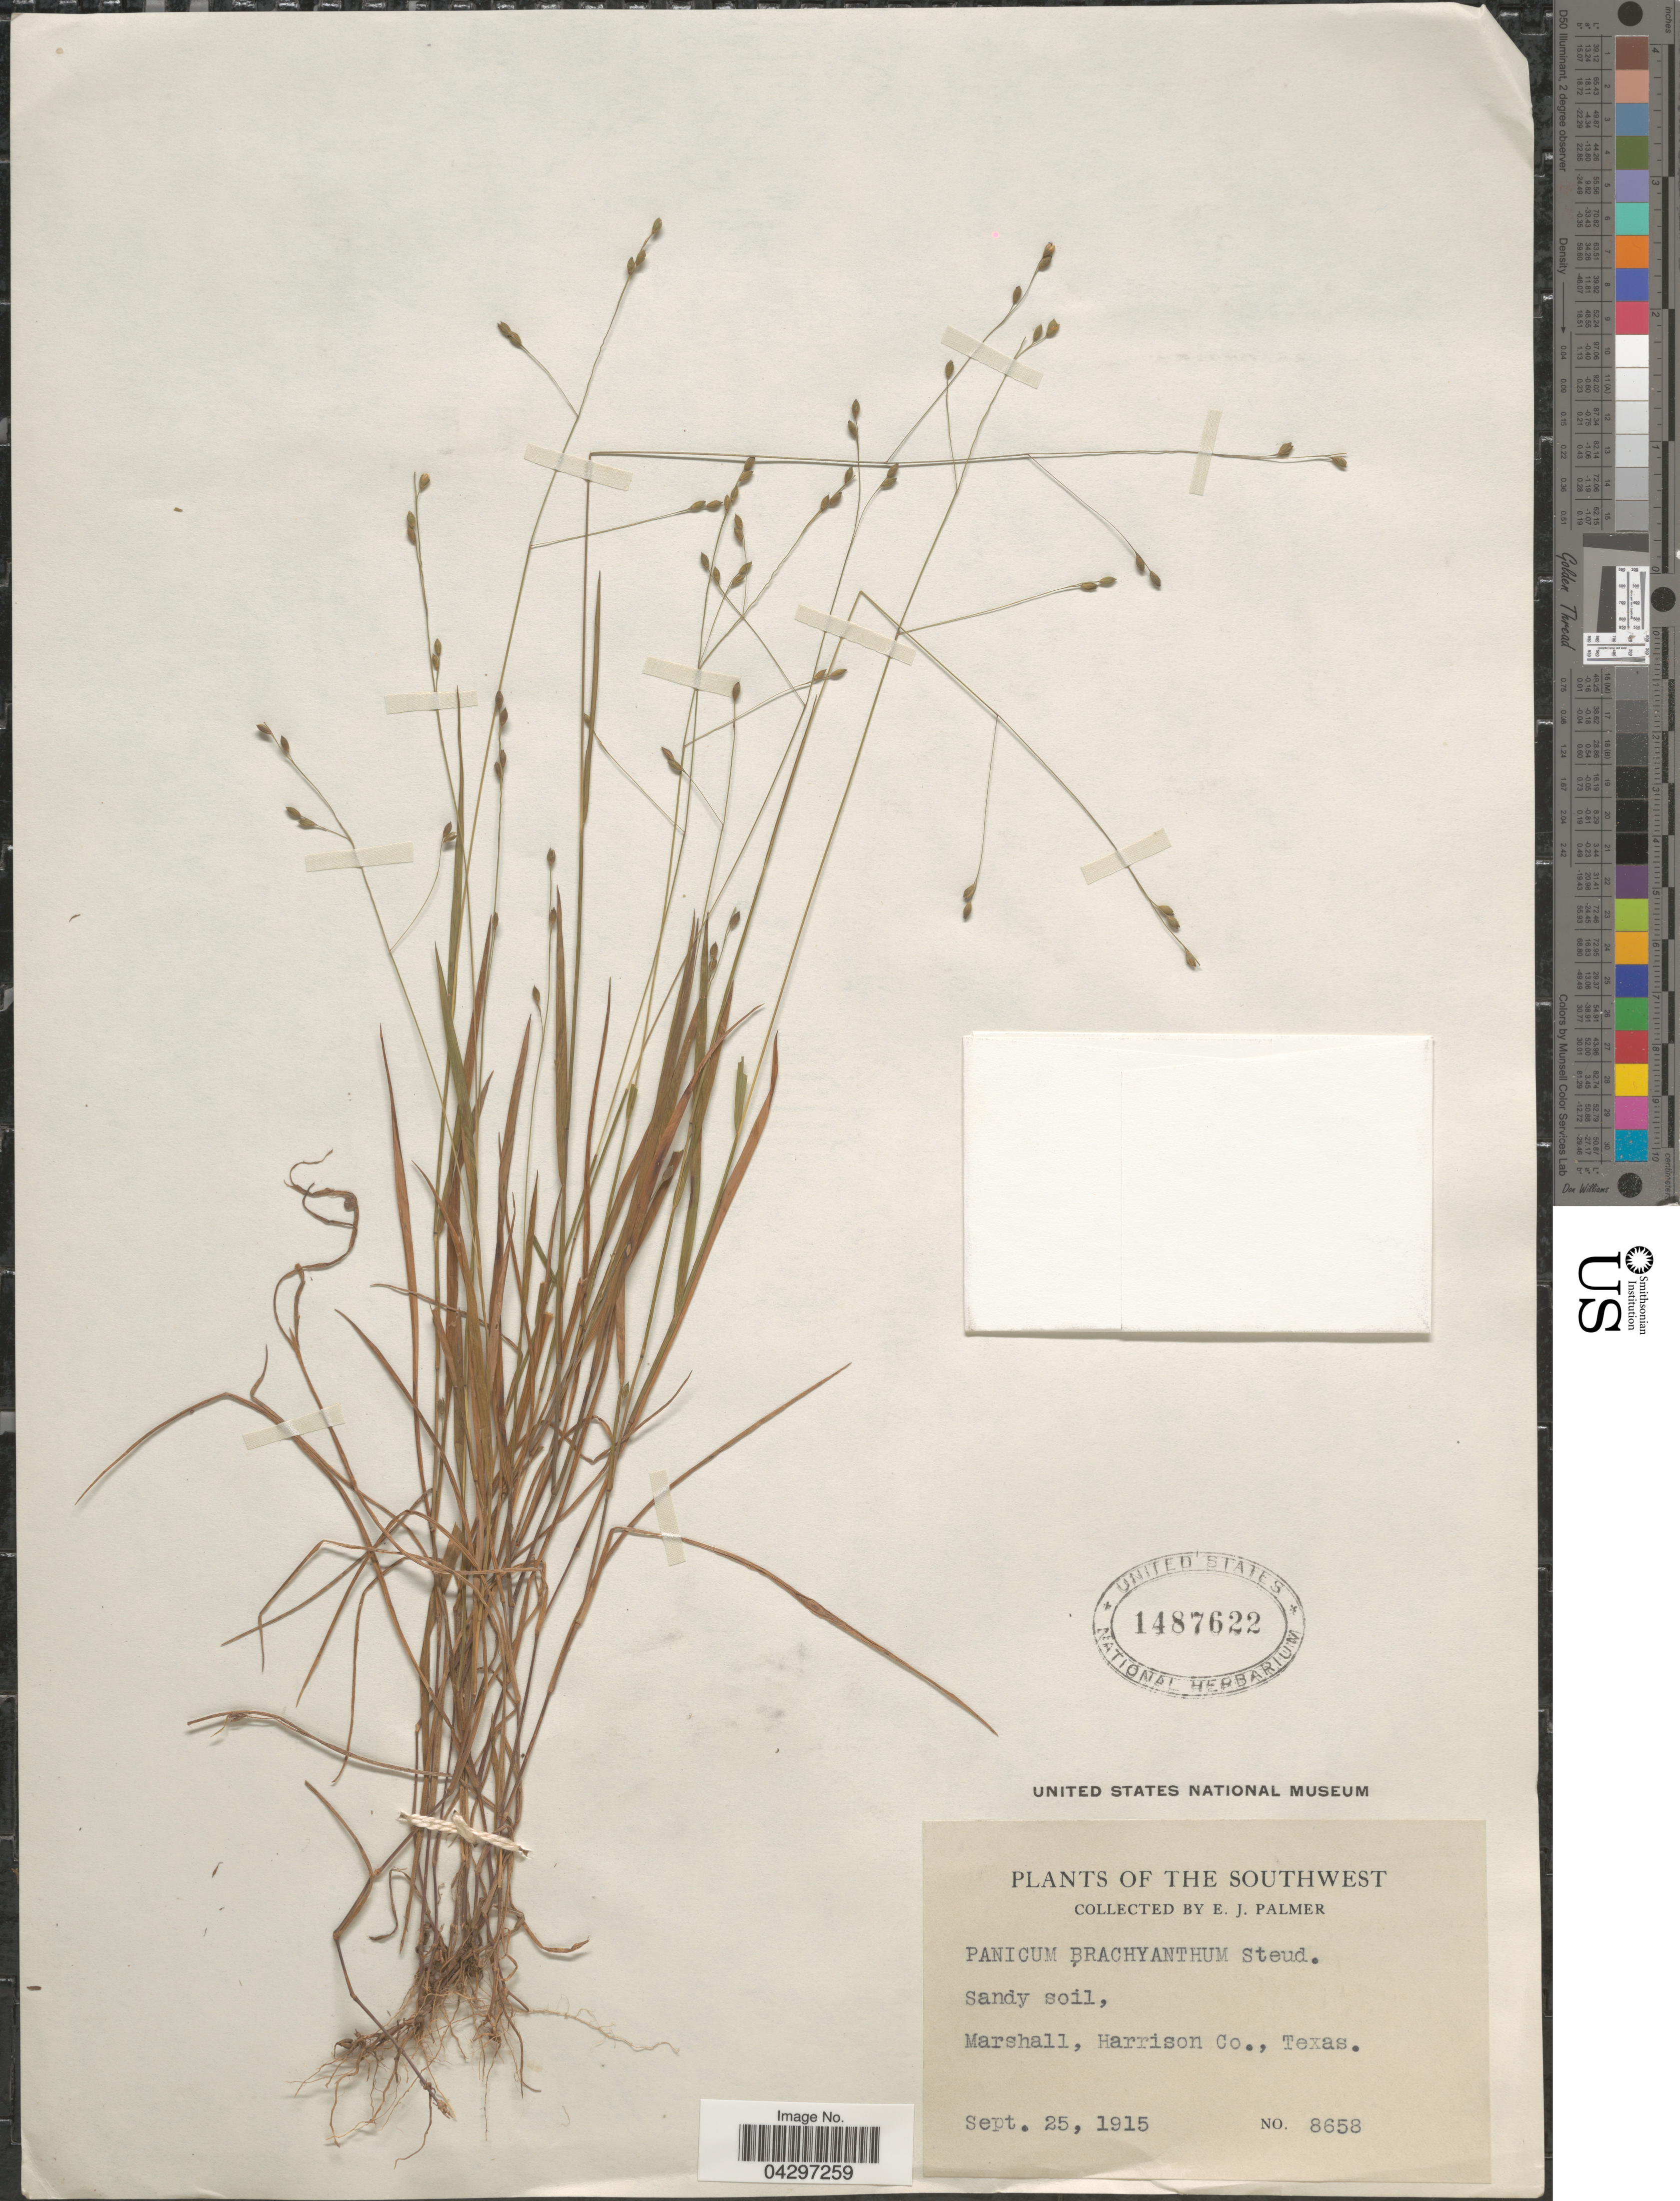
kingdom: Plantae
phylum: Tracheophyta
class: Liliopsida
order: Poales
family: Poaceae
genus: Panicum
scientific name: Panicum brachyanthum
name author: Steud.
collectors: E. J. Palmer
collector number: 8658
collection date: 1915-09-25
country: United States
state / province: Texas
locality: The Southwest. Marshall, Harrison Co.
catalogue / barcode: US 1487622